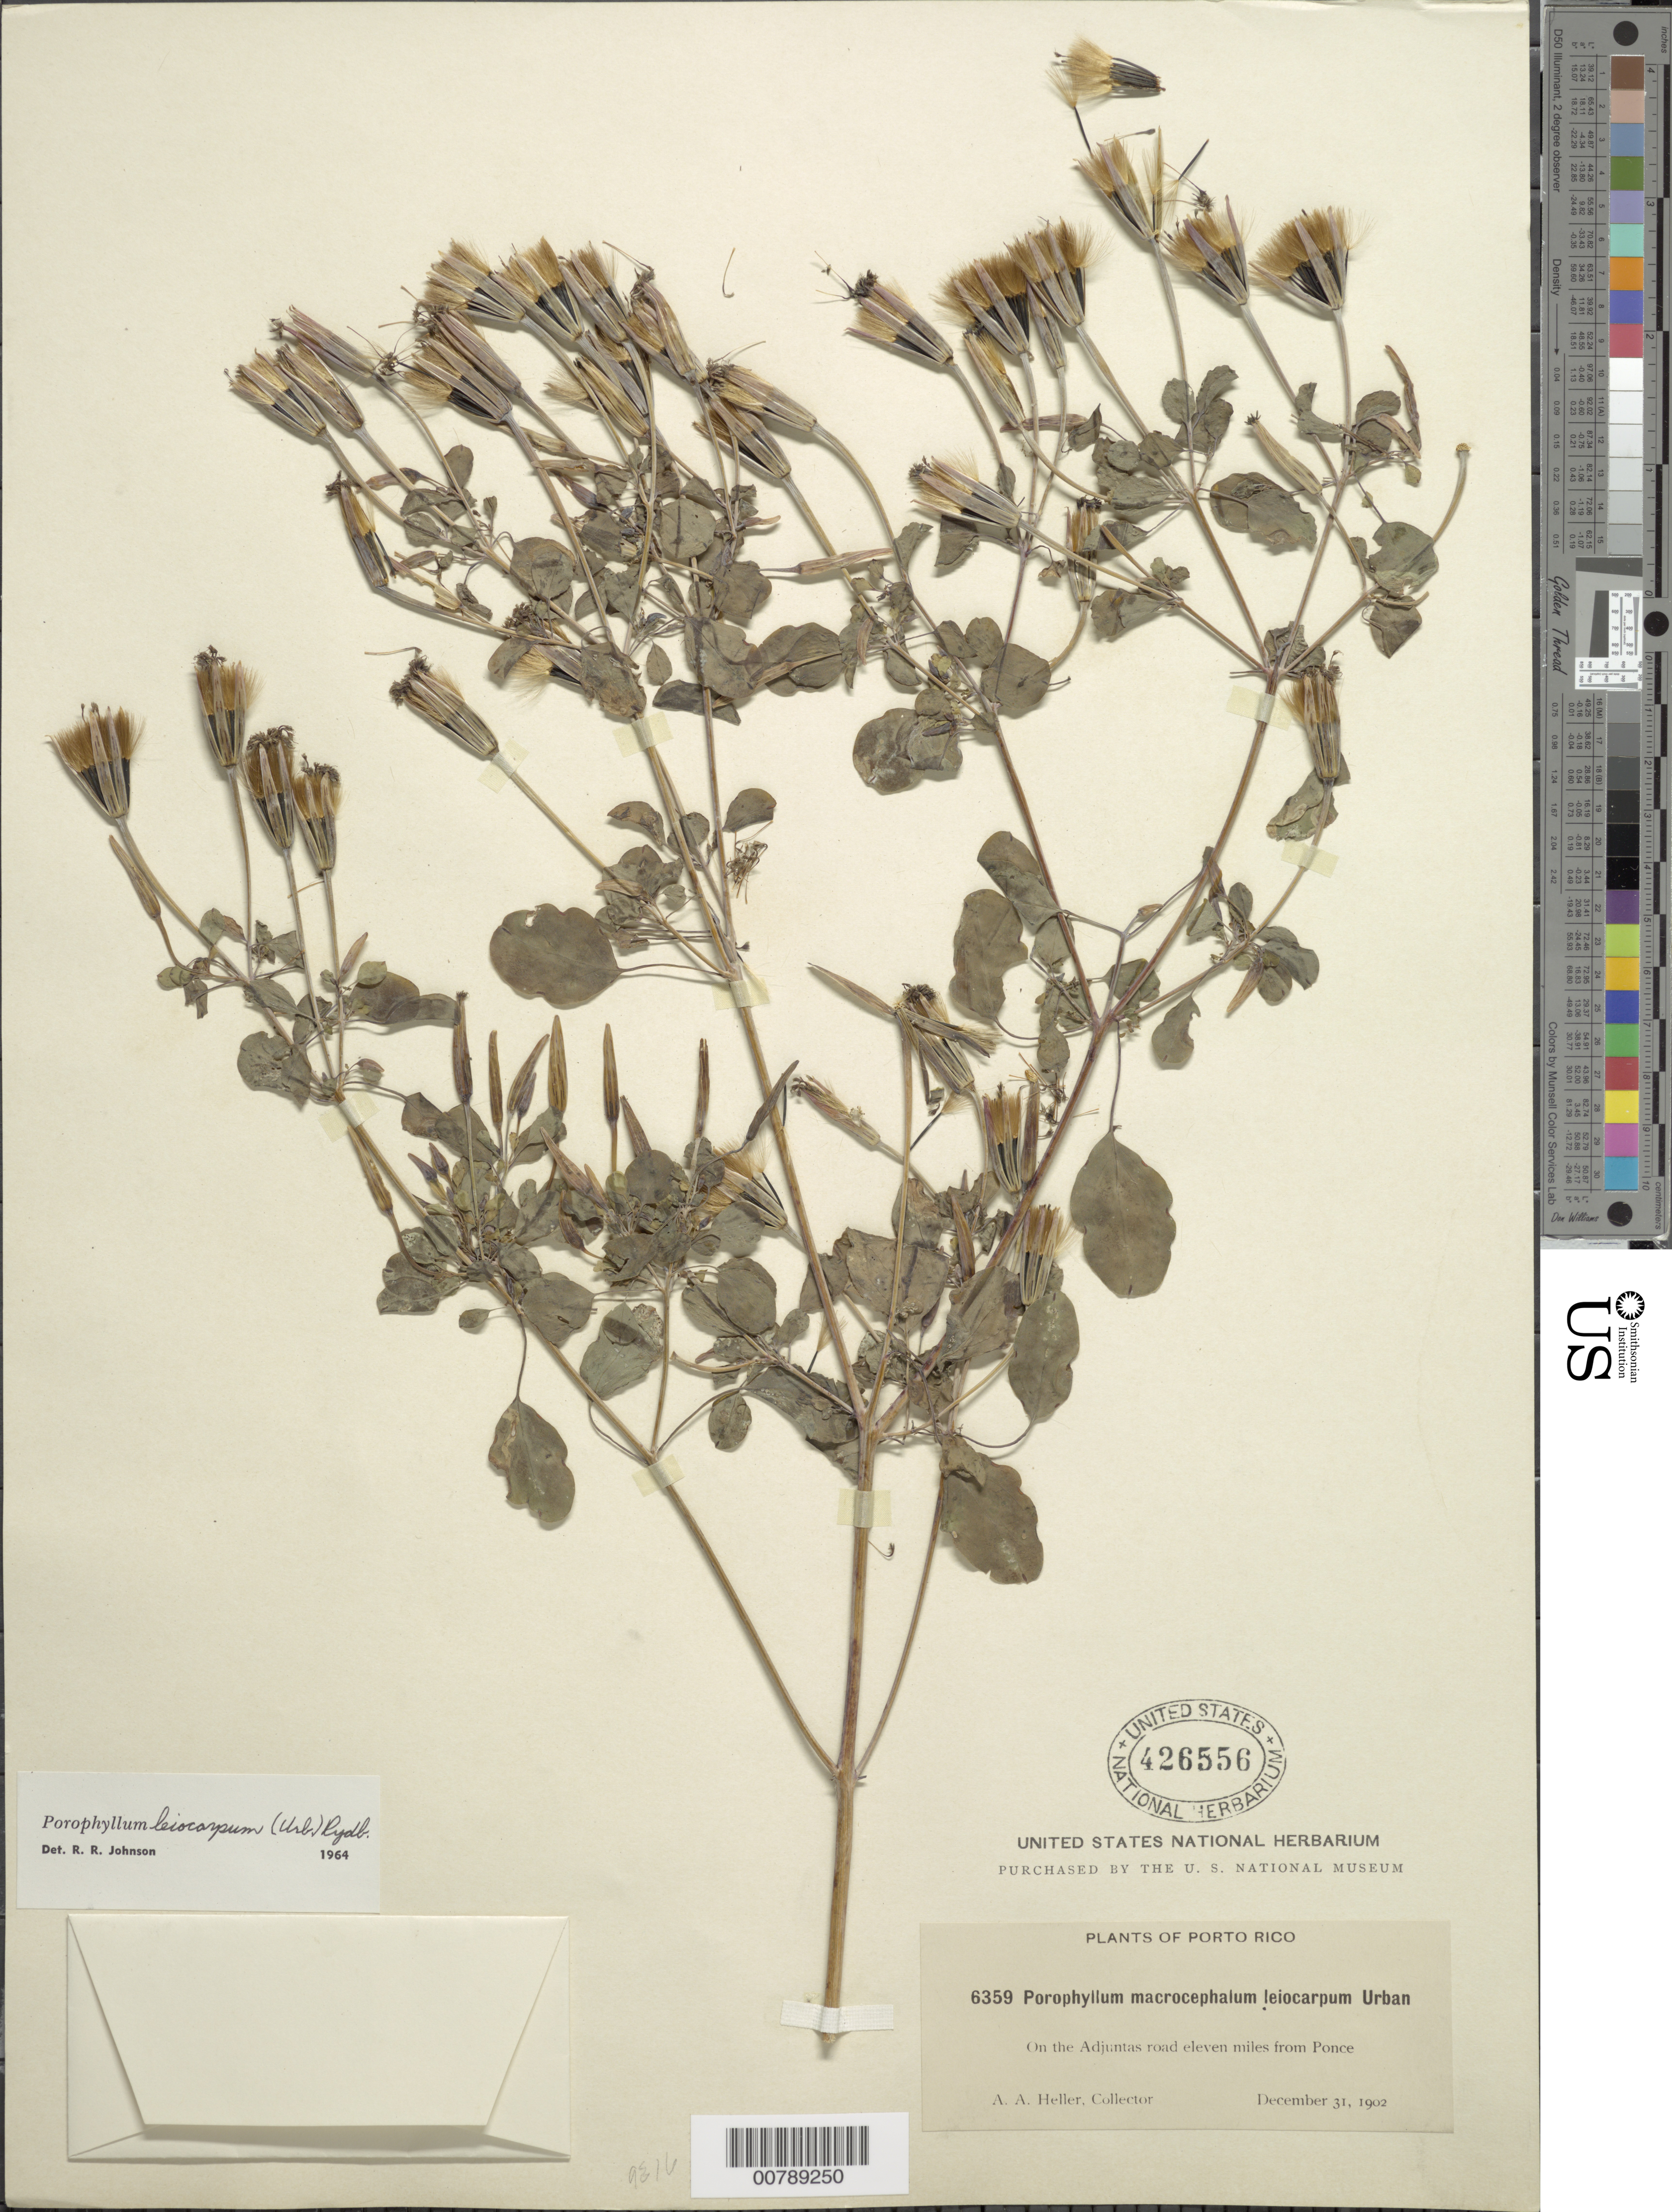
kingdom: Plantae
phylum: Tracheophyta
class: Magnoliopsida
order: Asterales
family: Asteraceae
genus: Porophyllum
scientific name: Porophyllum leiocarpum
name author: (Urb.) Rydb.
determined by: Johnson, R. R.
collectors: A. A. Heller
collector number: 6359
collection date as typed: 31 Dec 1902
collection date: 1902-12-31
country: Puerto Rico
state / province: Ponce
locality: On the Adjuntas road eleven miles from Ponce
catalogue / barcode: US 403980